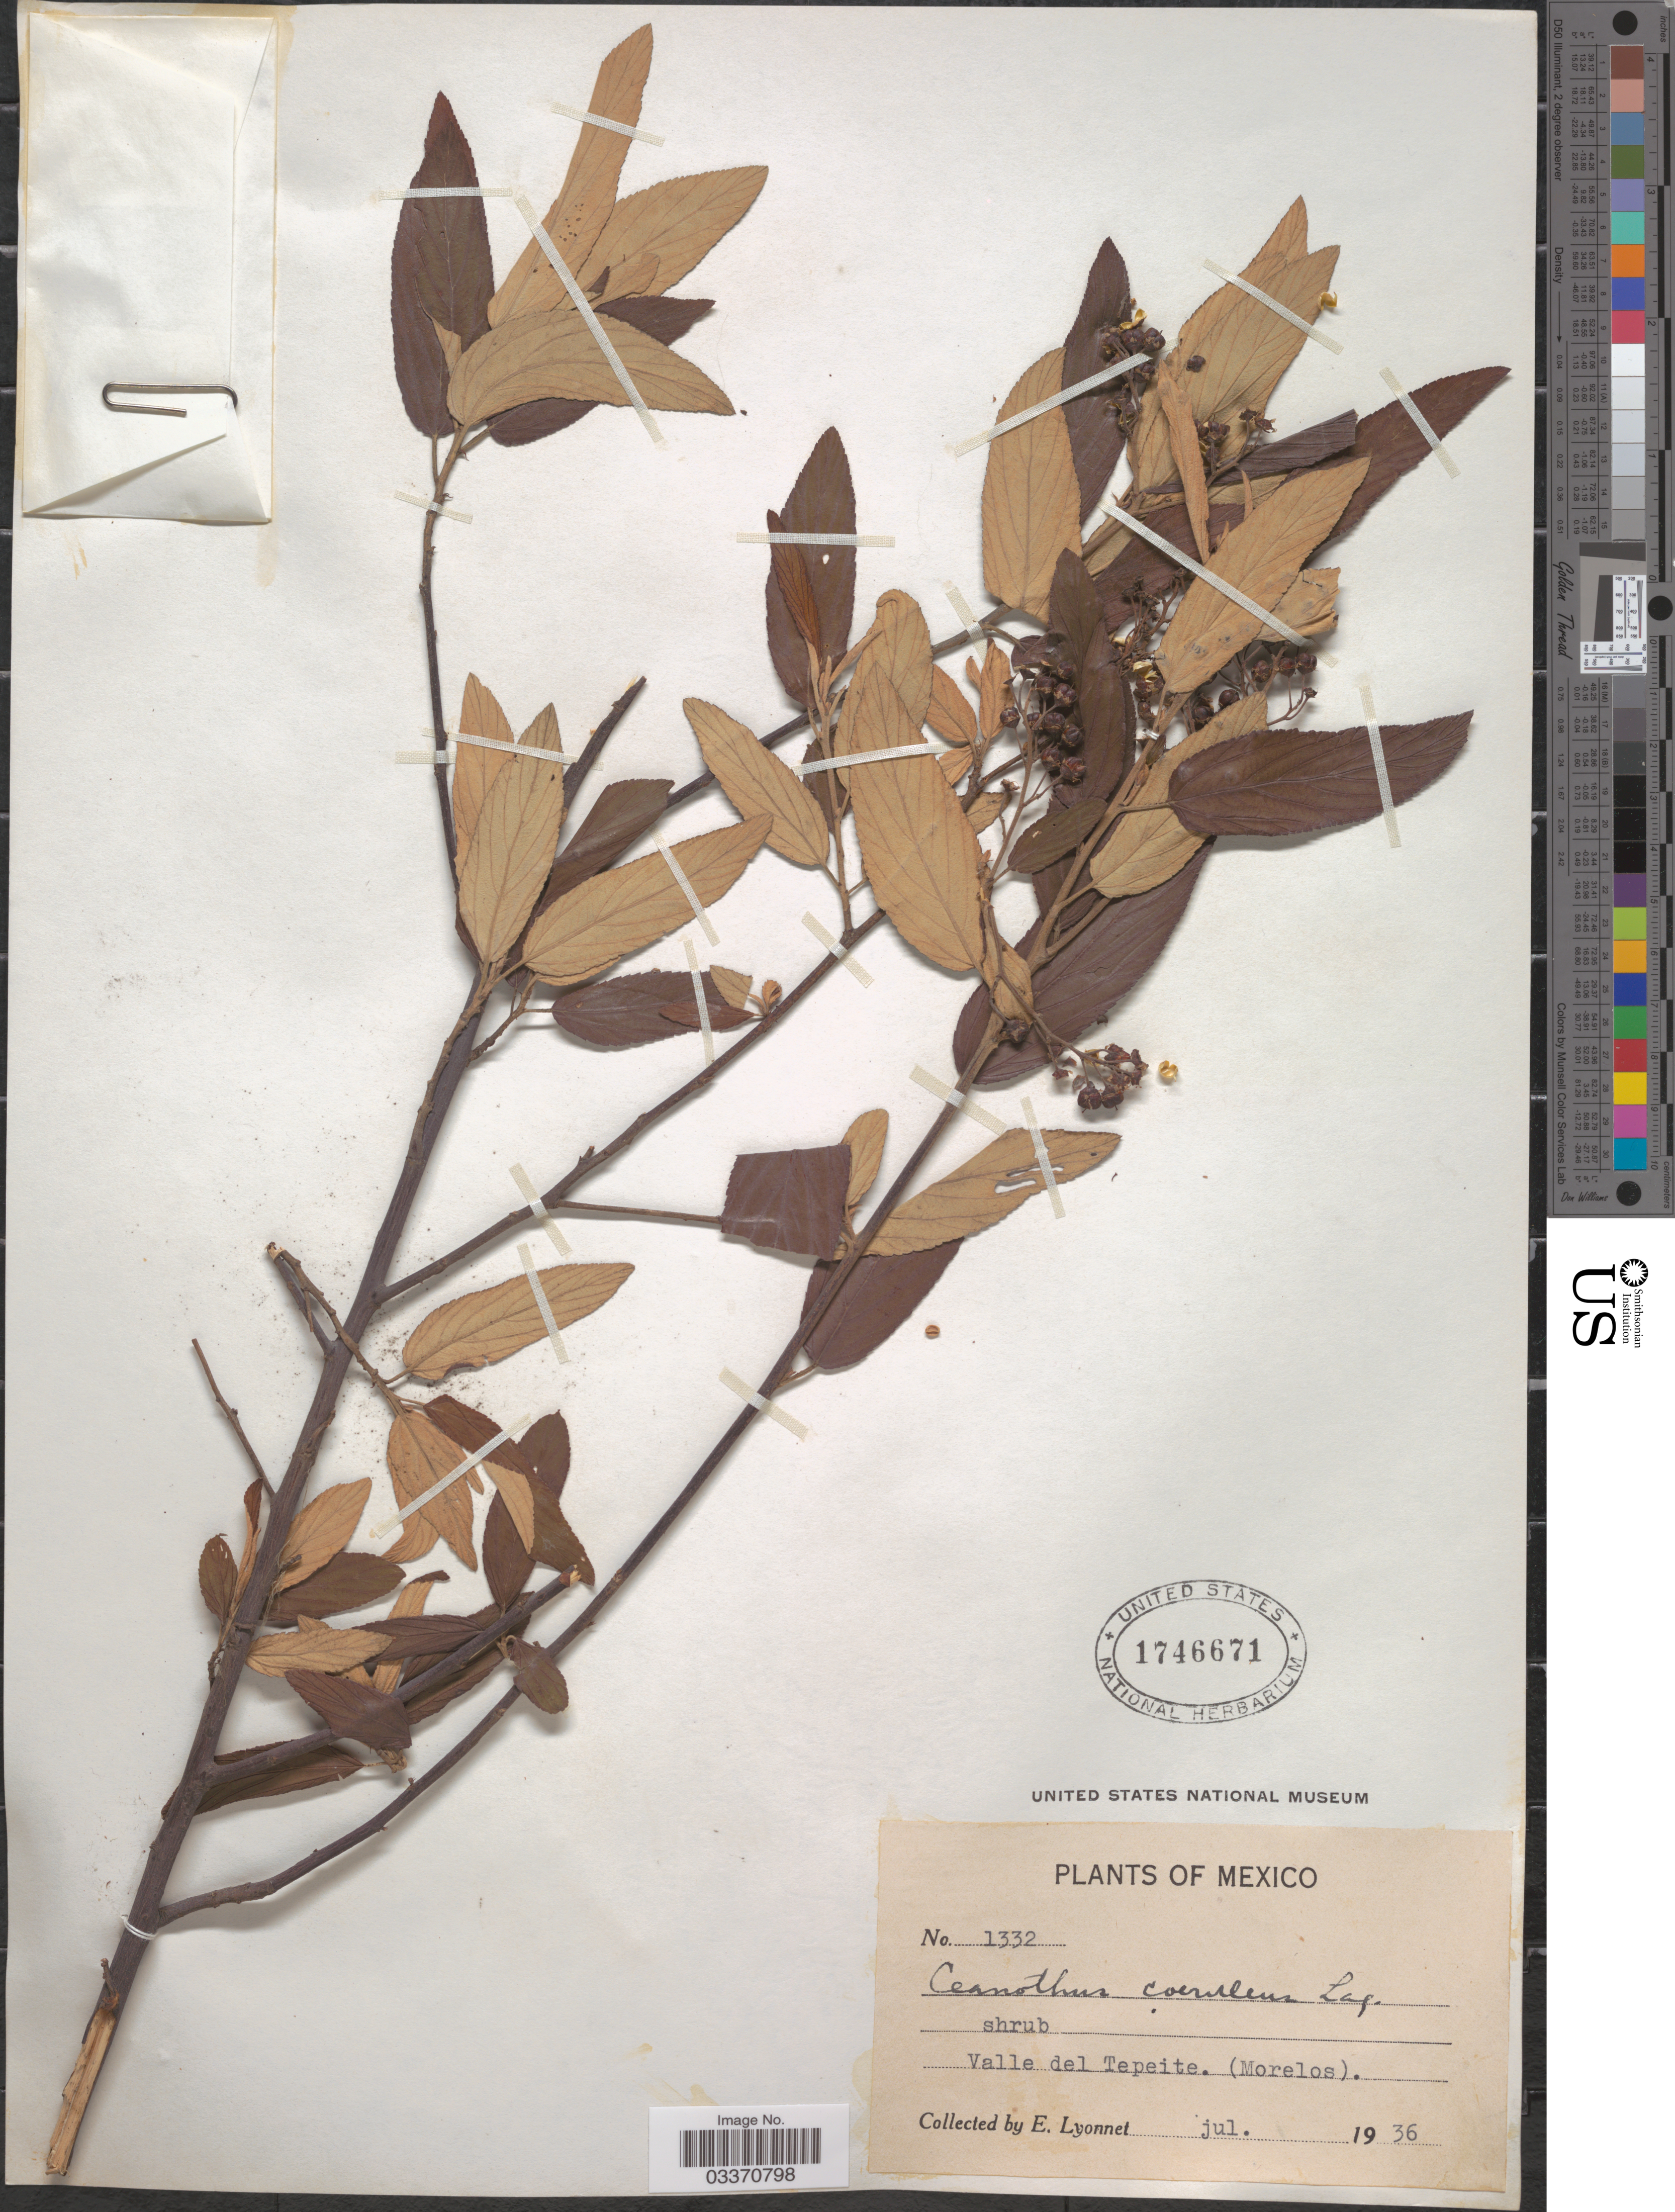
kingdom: Plantae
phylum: Tracheophyta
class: Magnoliopsida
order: Rosales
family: Rhamnaceae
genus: Ceanothus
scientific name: Ceanothus caeruleus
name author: Lag.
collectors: E. Lyonnet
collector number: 1332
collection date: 1936-07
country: Mexico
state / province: Morelos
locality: Valle del Tepeite.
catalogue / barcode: US 1746671